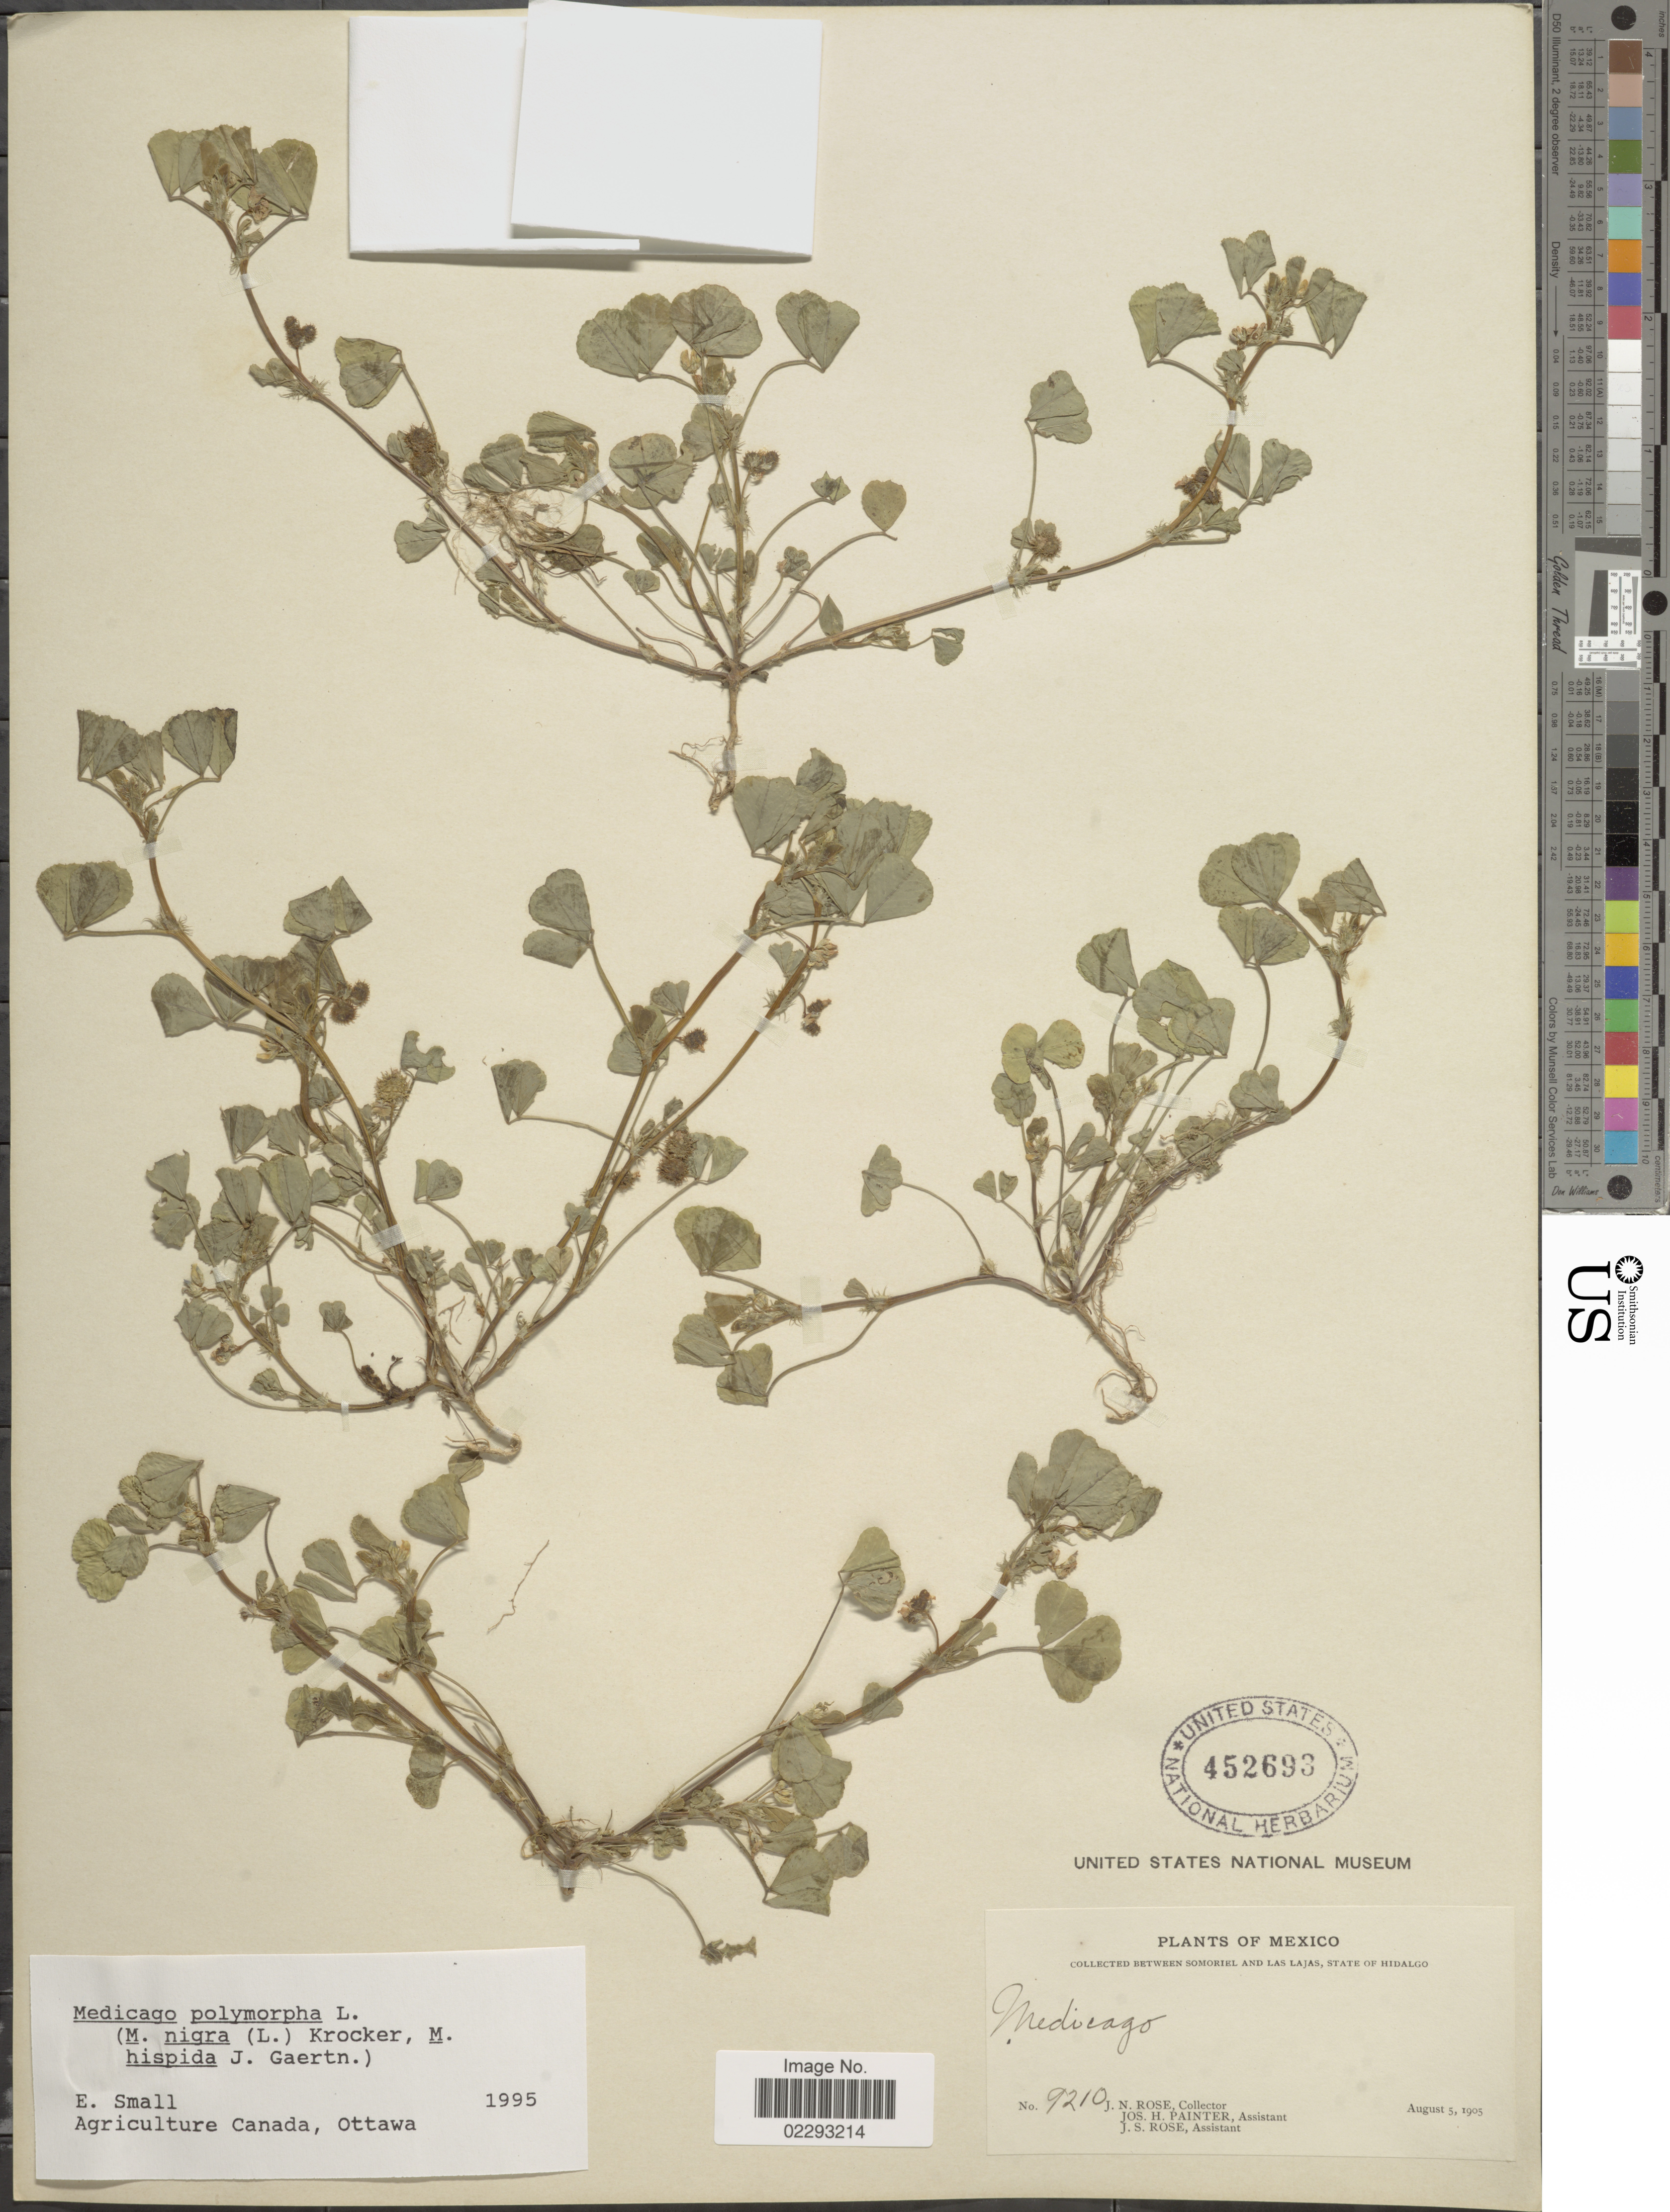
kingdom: Plantae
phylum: Tracheophyta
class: Magnoliopsida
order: Fabales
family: Fabaceae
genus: Medicago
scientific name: Medicago polymorpha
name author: L.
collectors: J. N. Rose, J. H. Painter & J. S. Rose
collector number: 9210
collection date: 1905-08-05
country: Mexico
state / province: Hidalgo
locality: Between Somoriel and Las Lajas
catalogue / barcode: US 452693